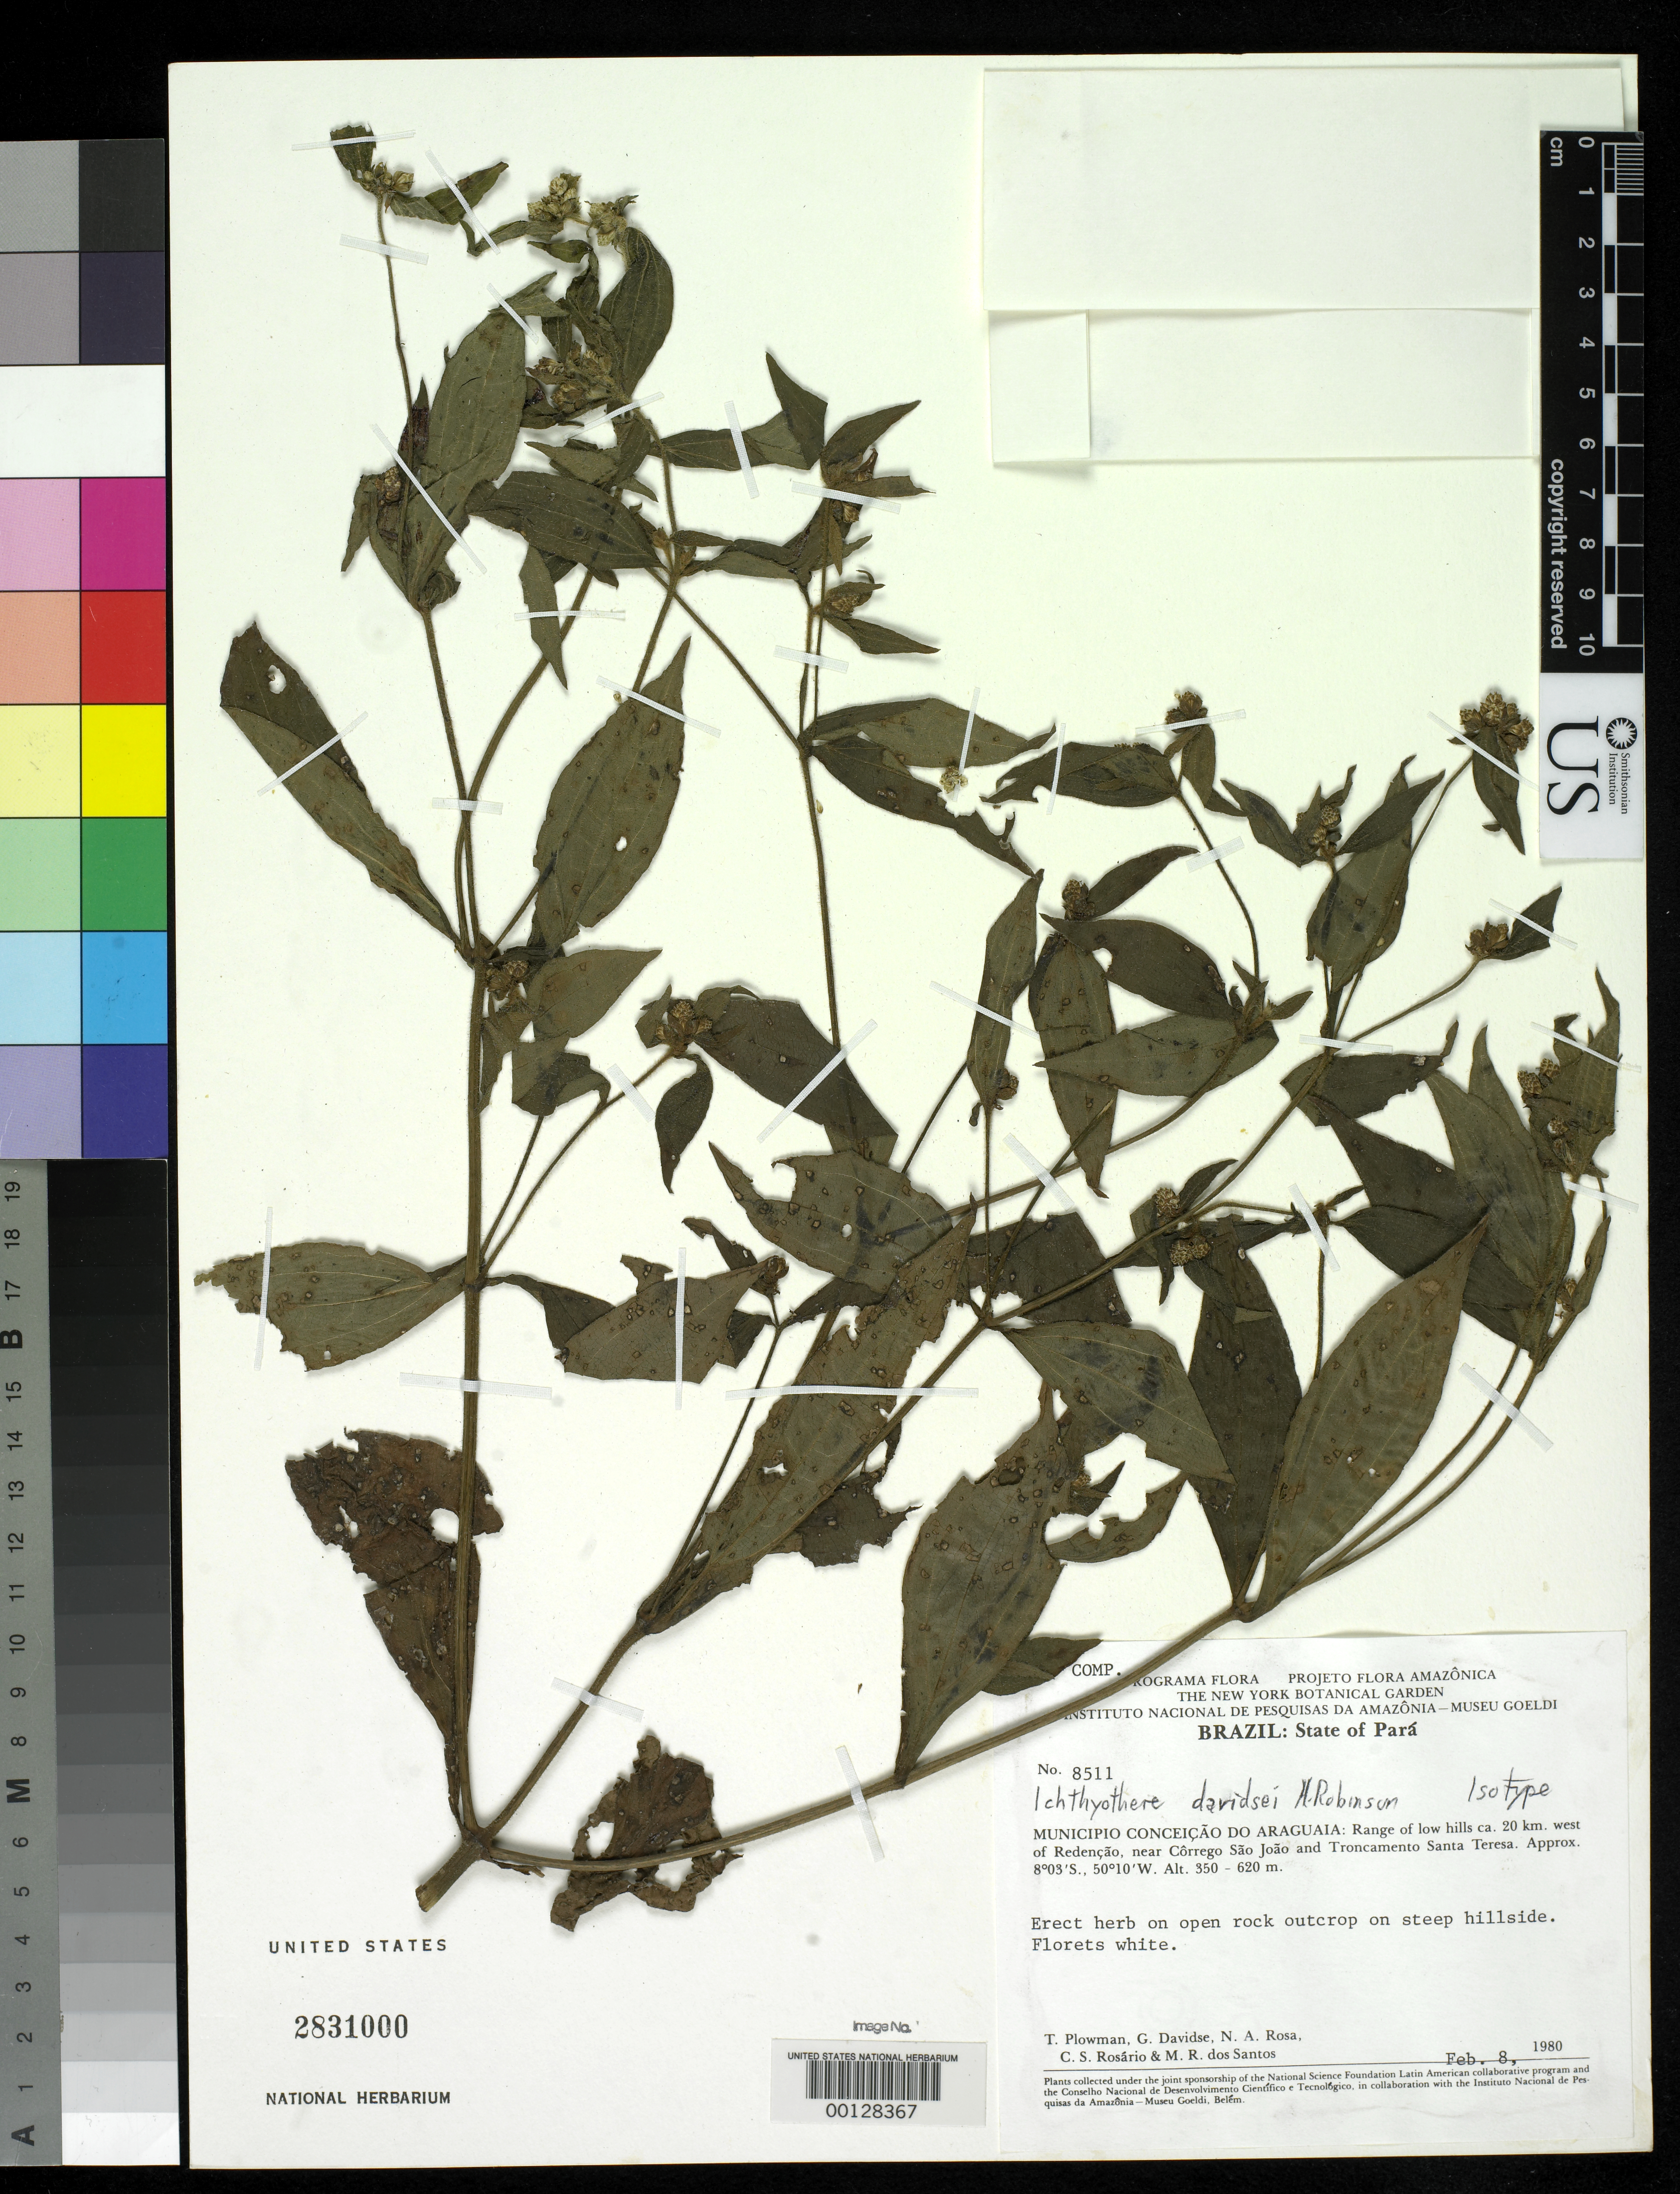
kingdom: Plantae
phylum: Tracheophyta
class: Magnoliopsida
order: Asterales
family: Asteraceae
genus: Ichthyothere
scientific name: Ichthyothere davidsei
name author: H. Rob.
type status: Isotype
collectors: T. Plowman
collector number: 8511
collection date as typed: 08 Feb 1980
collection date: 1980-02-08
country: Brazil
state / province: Pará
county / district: Araguaia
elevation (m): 350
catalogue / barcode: US 2831000